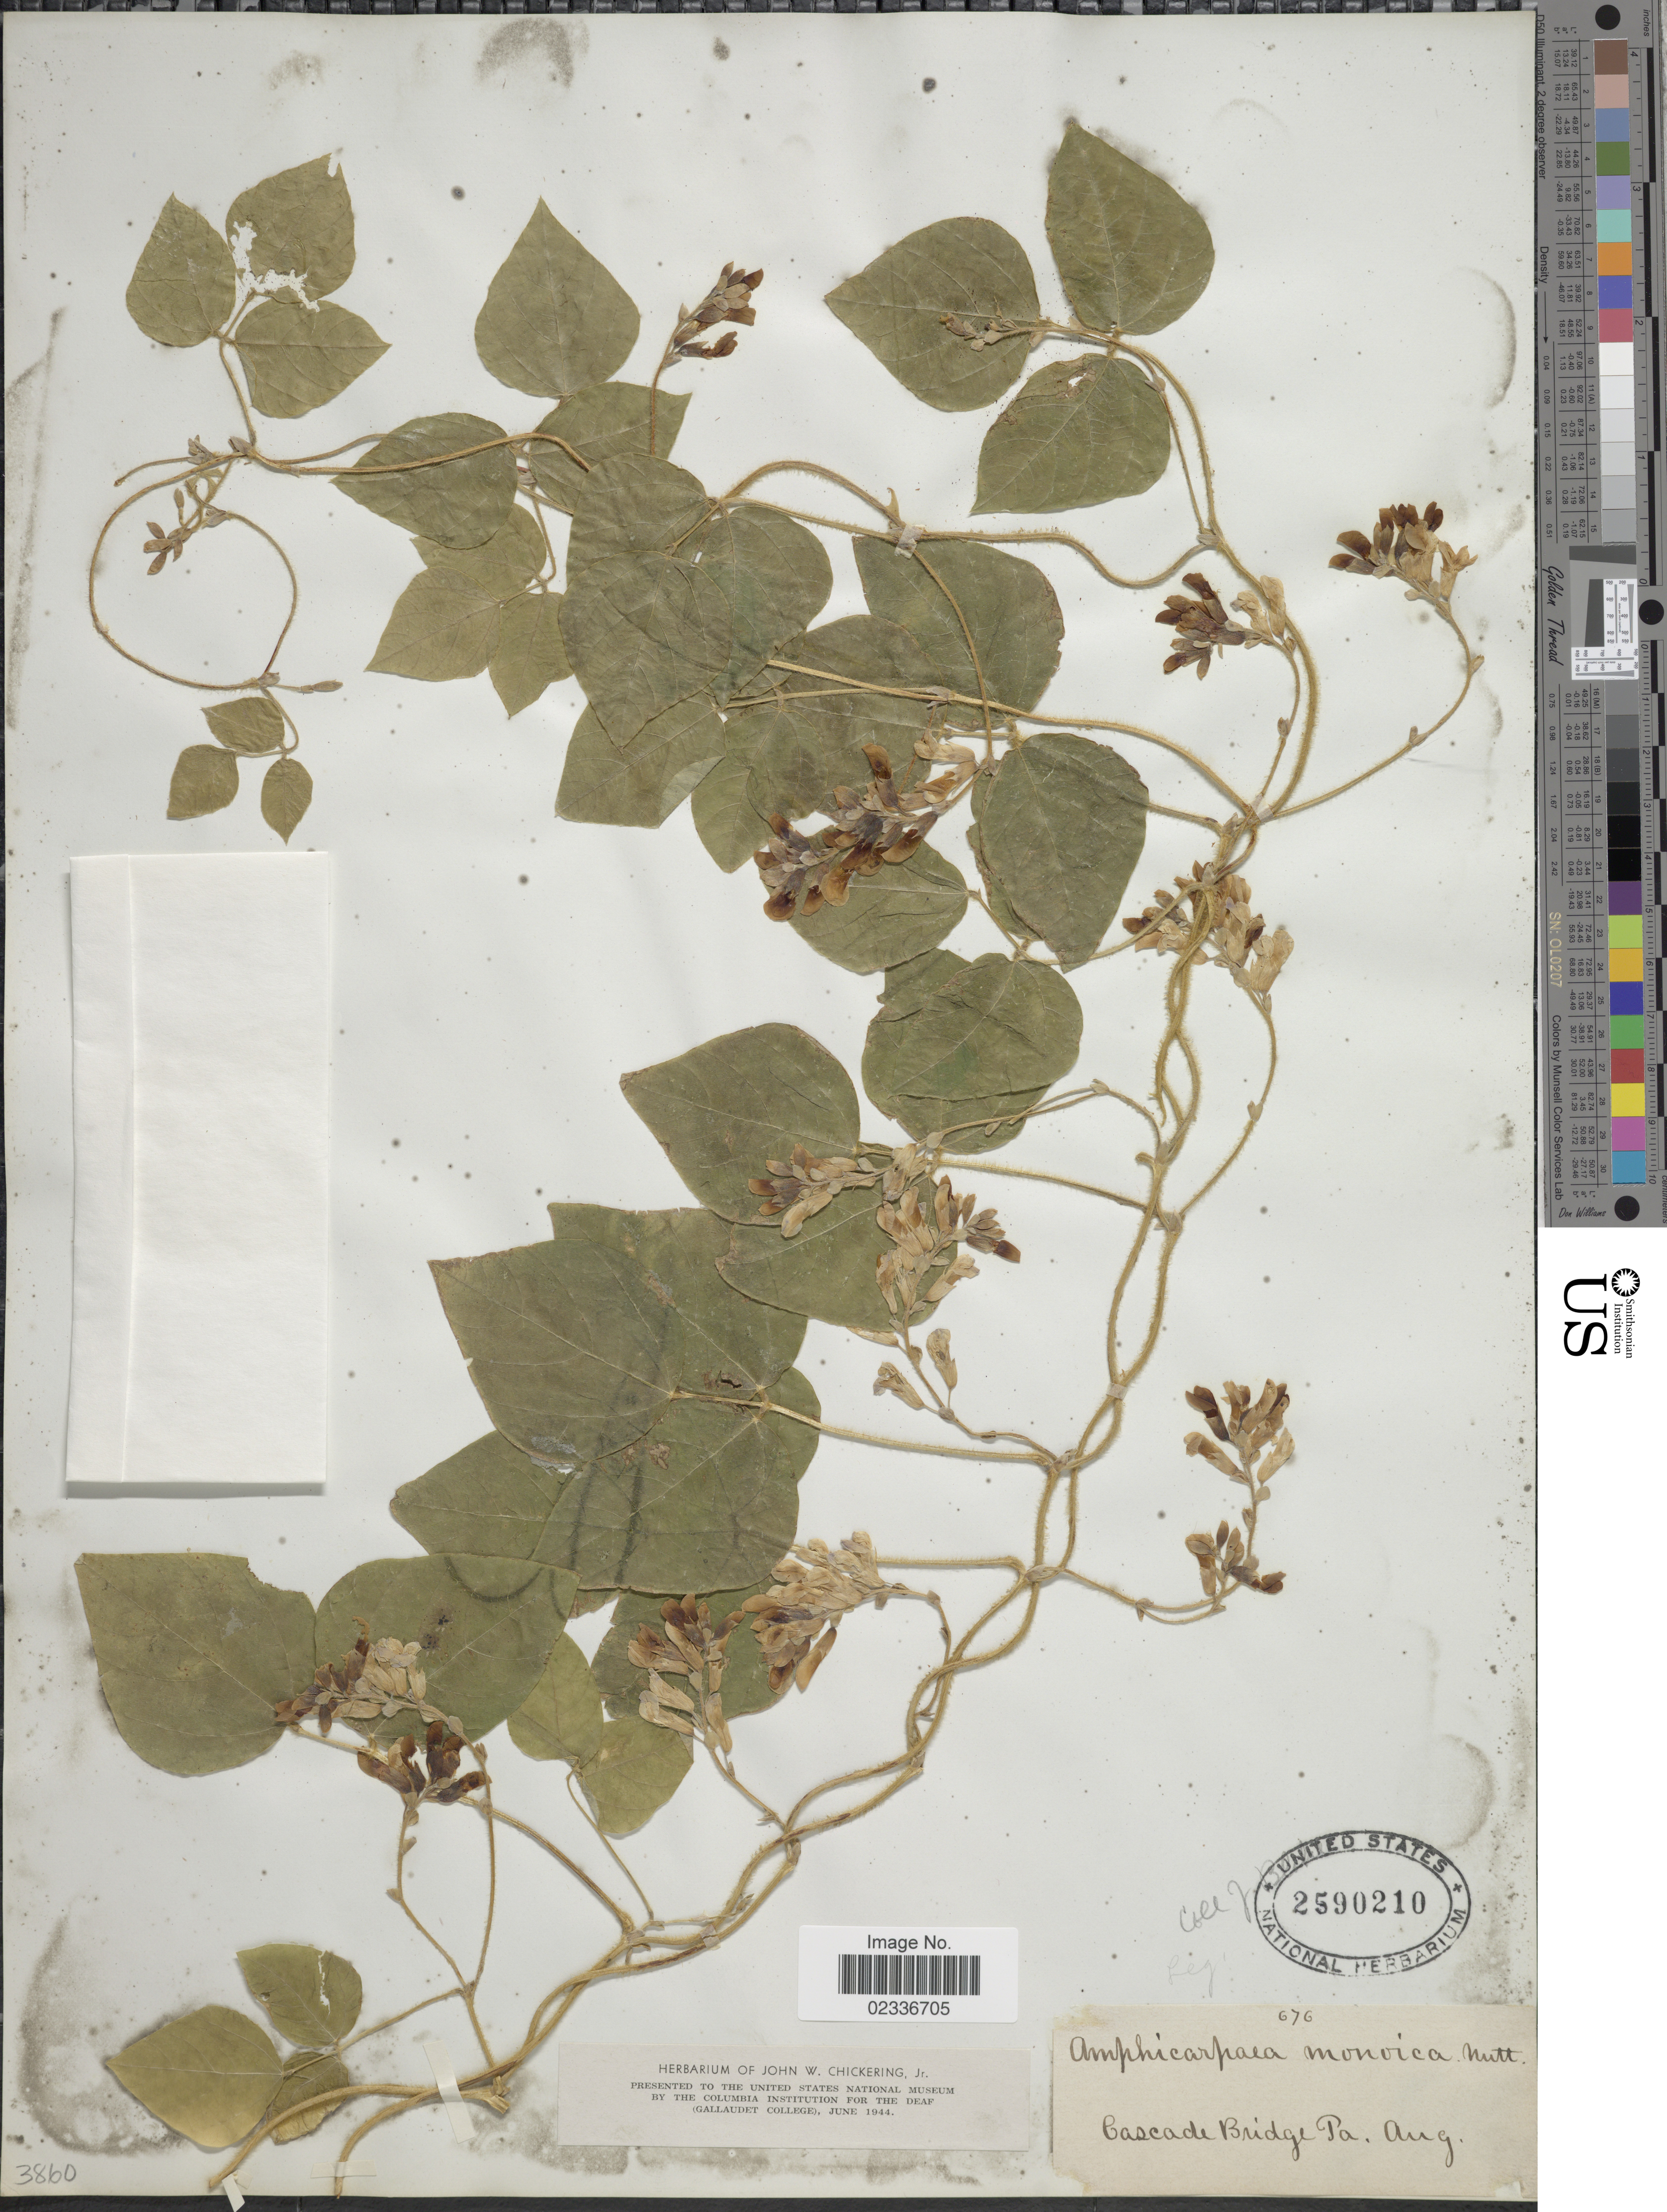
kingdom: Plantae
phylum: Tracheophyta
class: Magnoliopsida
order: Fabales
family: Fabaceae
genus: Amphicarpaea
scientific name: Amphicarpaea bracteata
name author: (L.) Fernald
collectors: ex herb. J.W. Chickering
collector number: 676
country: United States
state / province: Pennsylvania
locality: Cascade Bridge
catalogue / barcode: US 2590210